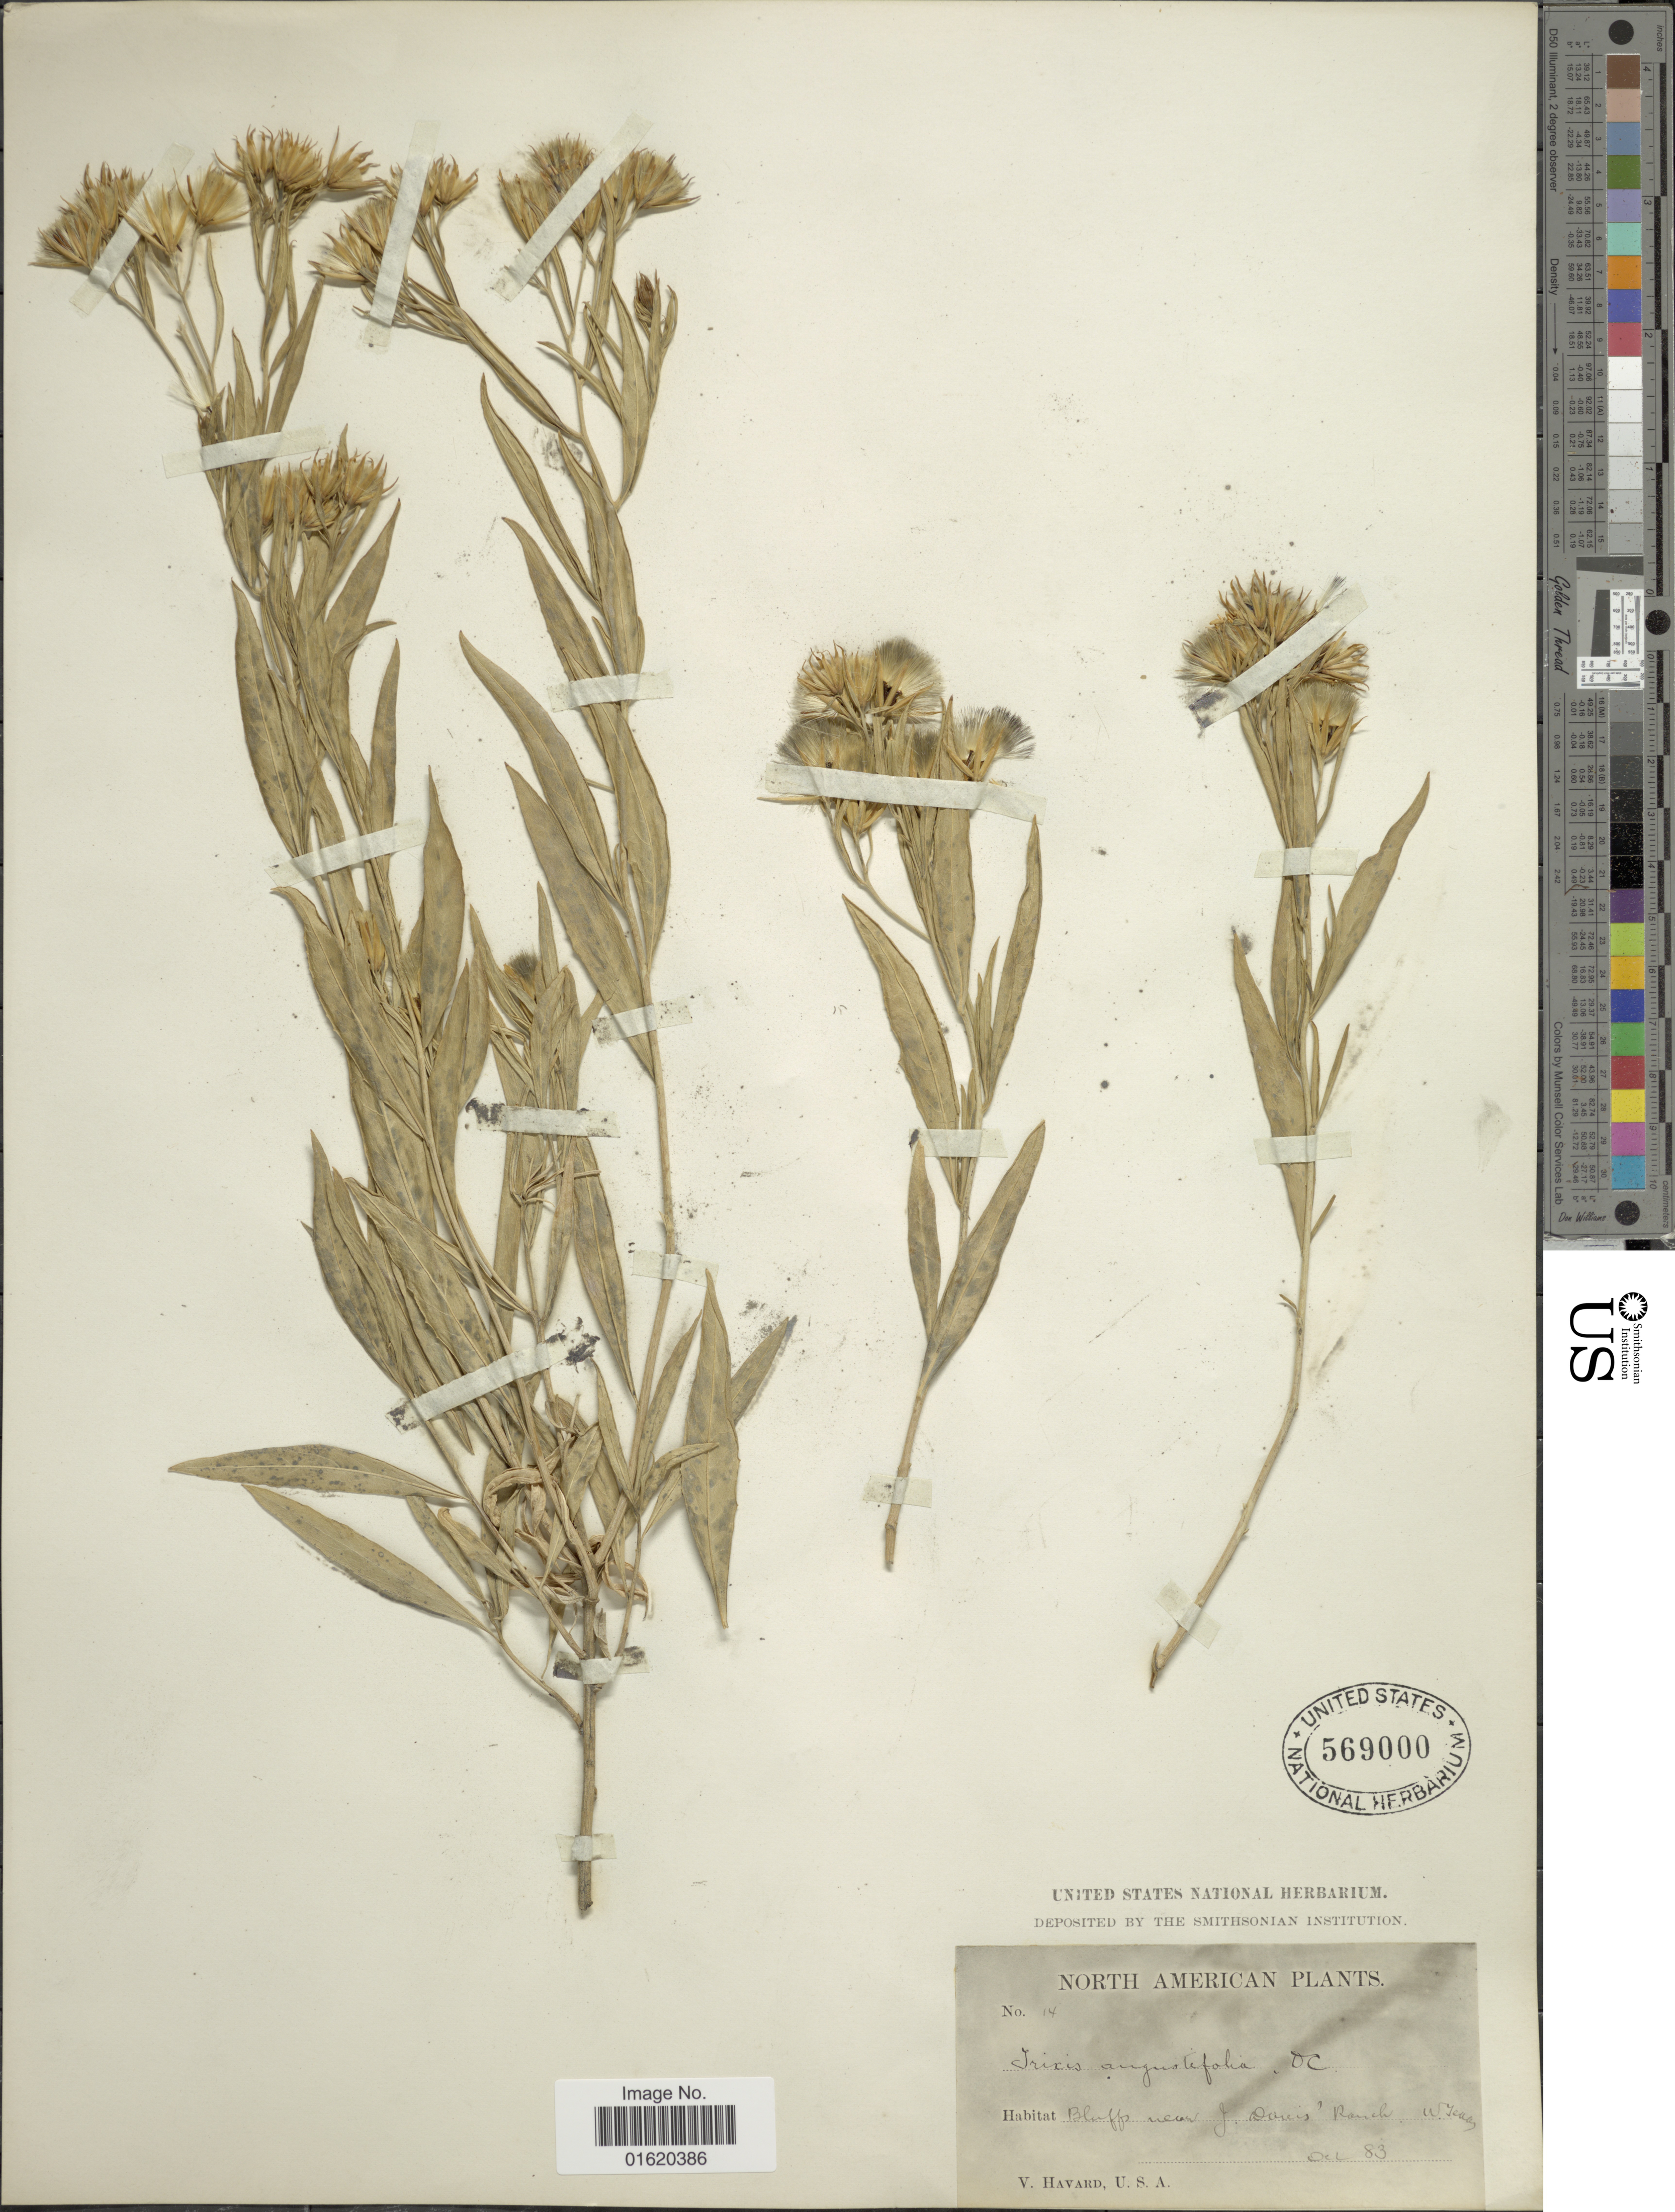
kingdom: Plantae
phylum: Tracheophyta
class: Magnoliopsida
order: Asterales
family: Asteraceae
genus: Trixis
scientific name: Trixis californica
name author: Kellogg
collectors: V. Havard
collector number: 14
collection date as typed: Transcribed d/m/y: /10/83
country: United States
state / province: Texas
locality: Bluffs near J. Dureis' Ranch, W. Texas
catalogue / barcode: US 569000